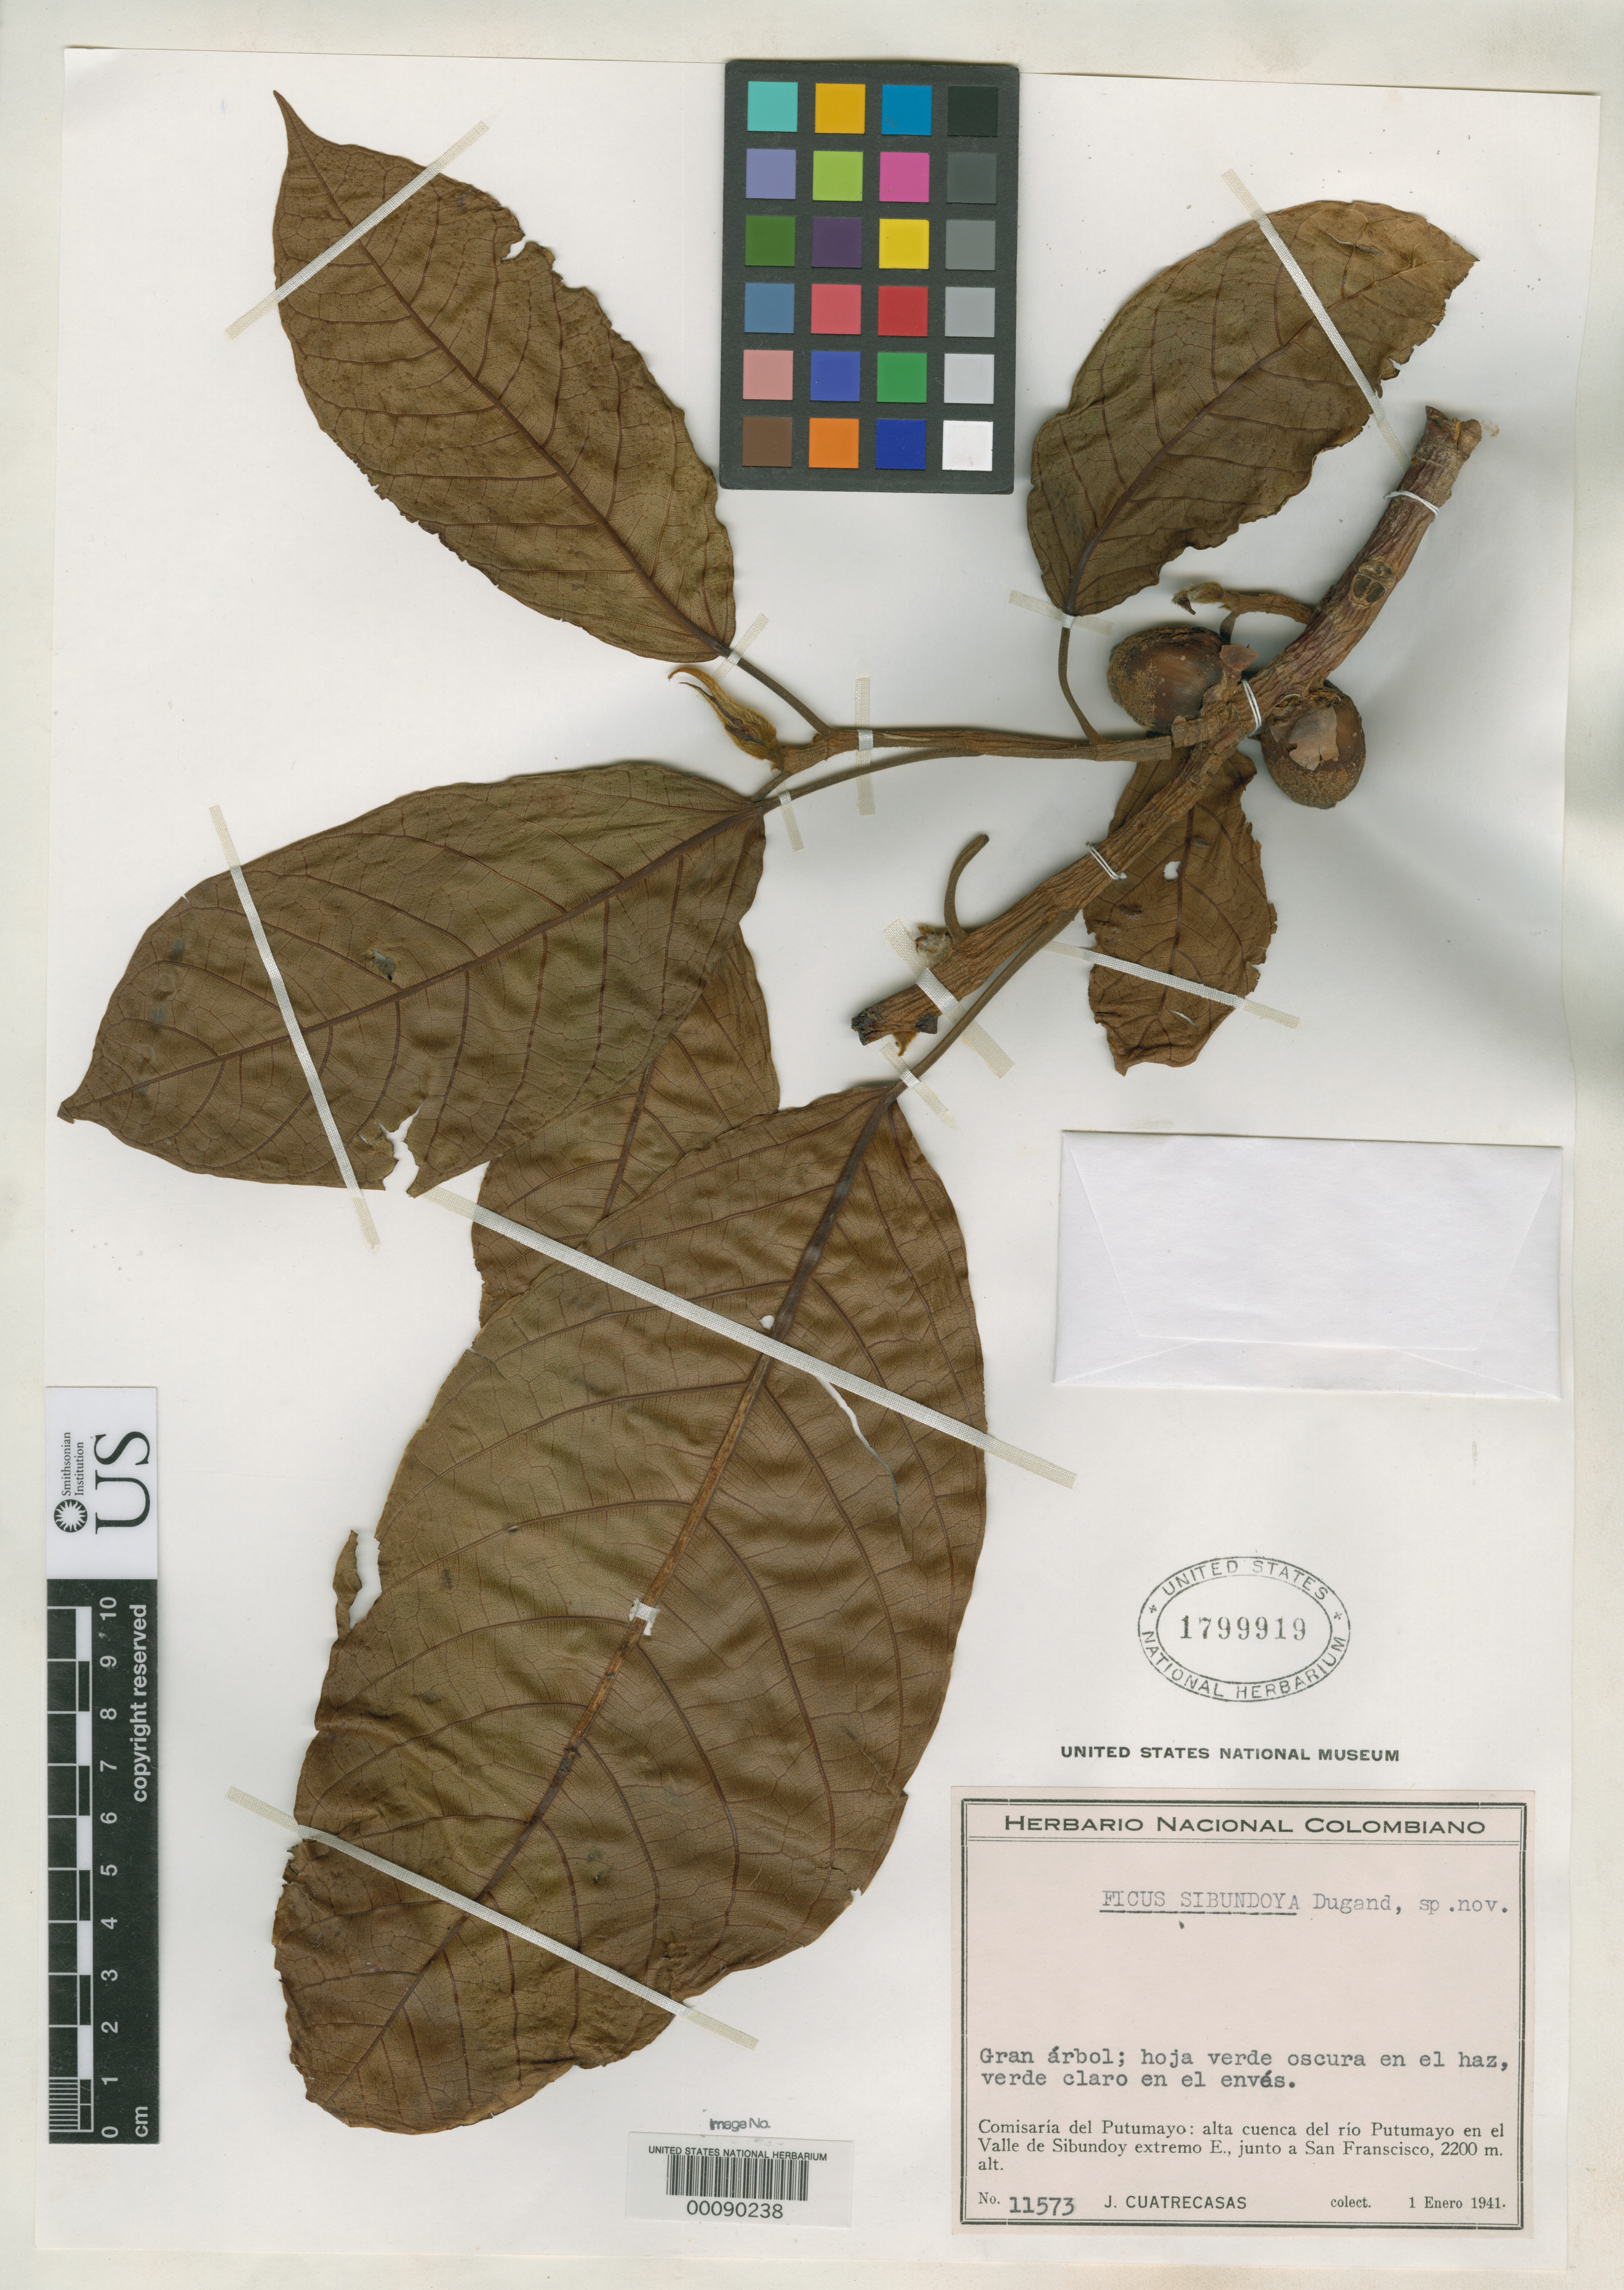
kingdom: Plantae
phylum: Tracheophyta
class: Magnoliopsida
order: Rosales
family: Moraceae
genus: Ficus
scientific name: Ficus sibundoya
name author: Dugand G.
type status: Isotype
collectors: J. Cuatrecasas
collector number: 11573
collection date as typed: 01 Jan 1941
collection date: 1941-01-01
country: Colombia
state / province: Putumayo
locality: Valle de Sibundoy.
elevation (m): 2200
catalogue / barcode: US 1799919